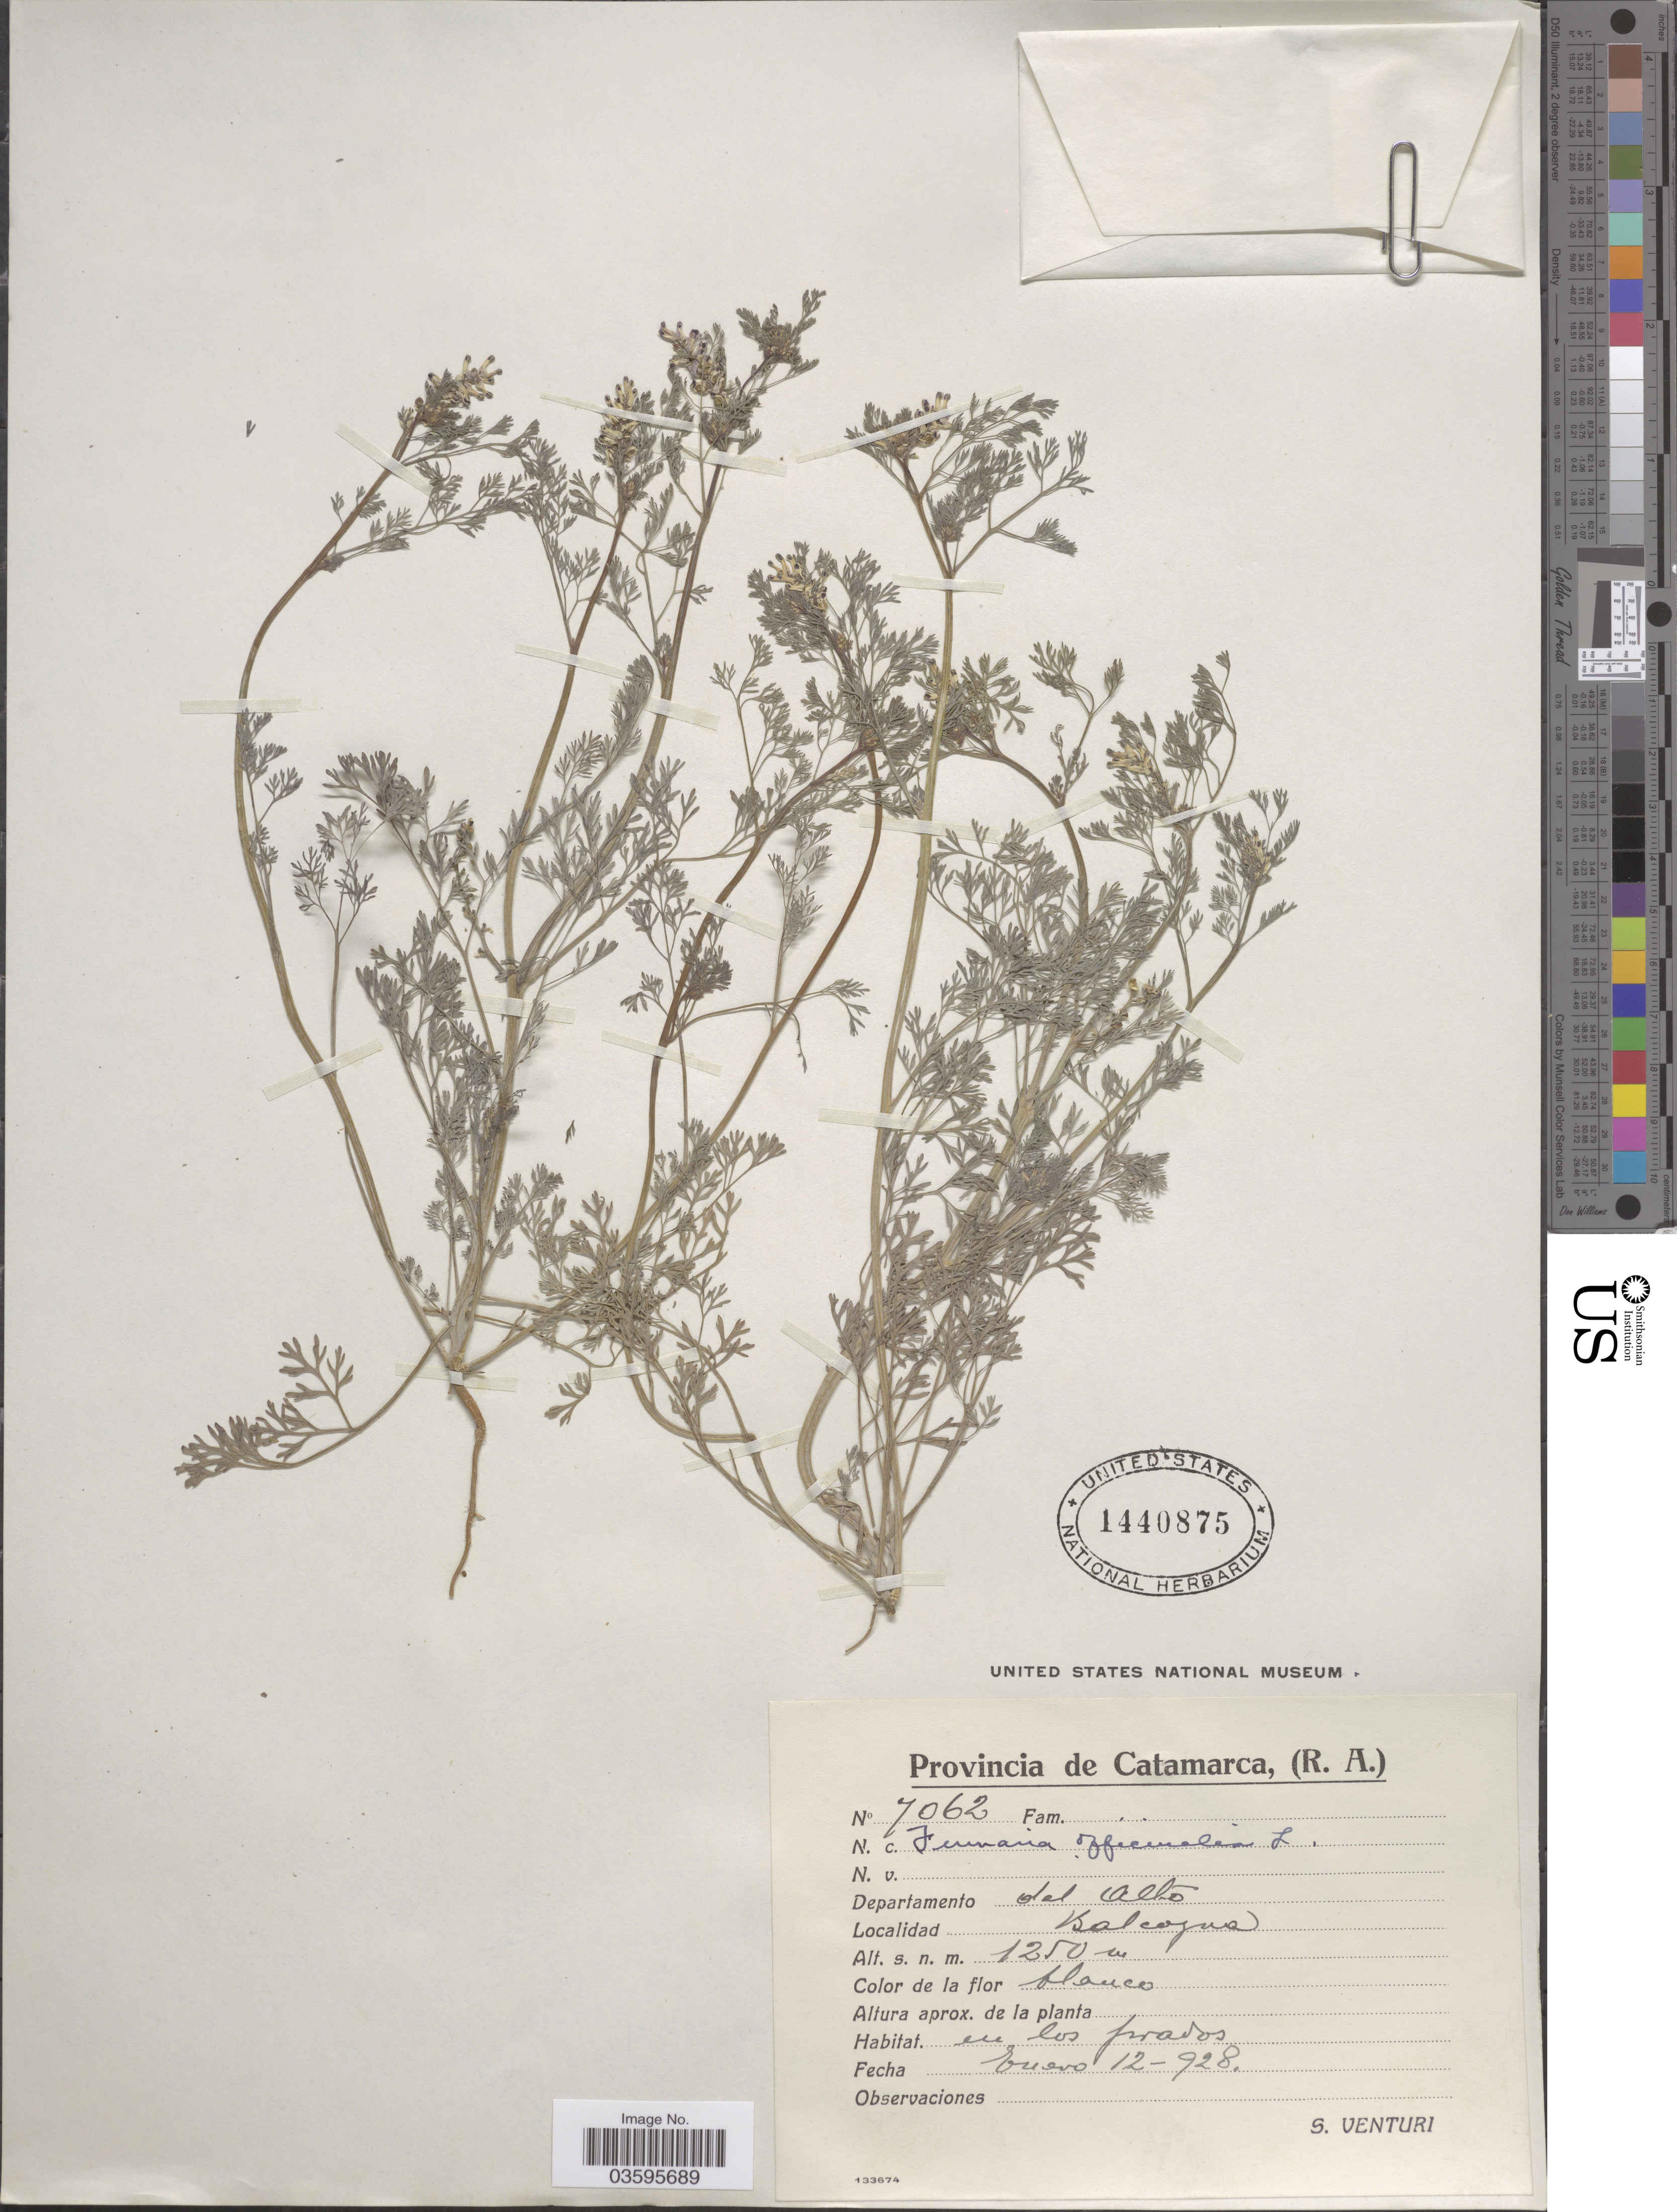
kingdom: Plantae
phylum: Tracheophyta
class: Magnoliopsida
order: Ranunculales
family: Papaveraceae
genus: Fumaria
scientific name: Fumaria officinalis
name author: L.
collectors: S. Venturi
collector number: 7062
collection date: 1928-01-12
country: Argentina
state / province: Catamarca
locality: Departamento del Alto, Balcogna.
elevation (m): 1250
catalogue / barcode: US 1440875